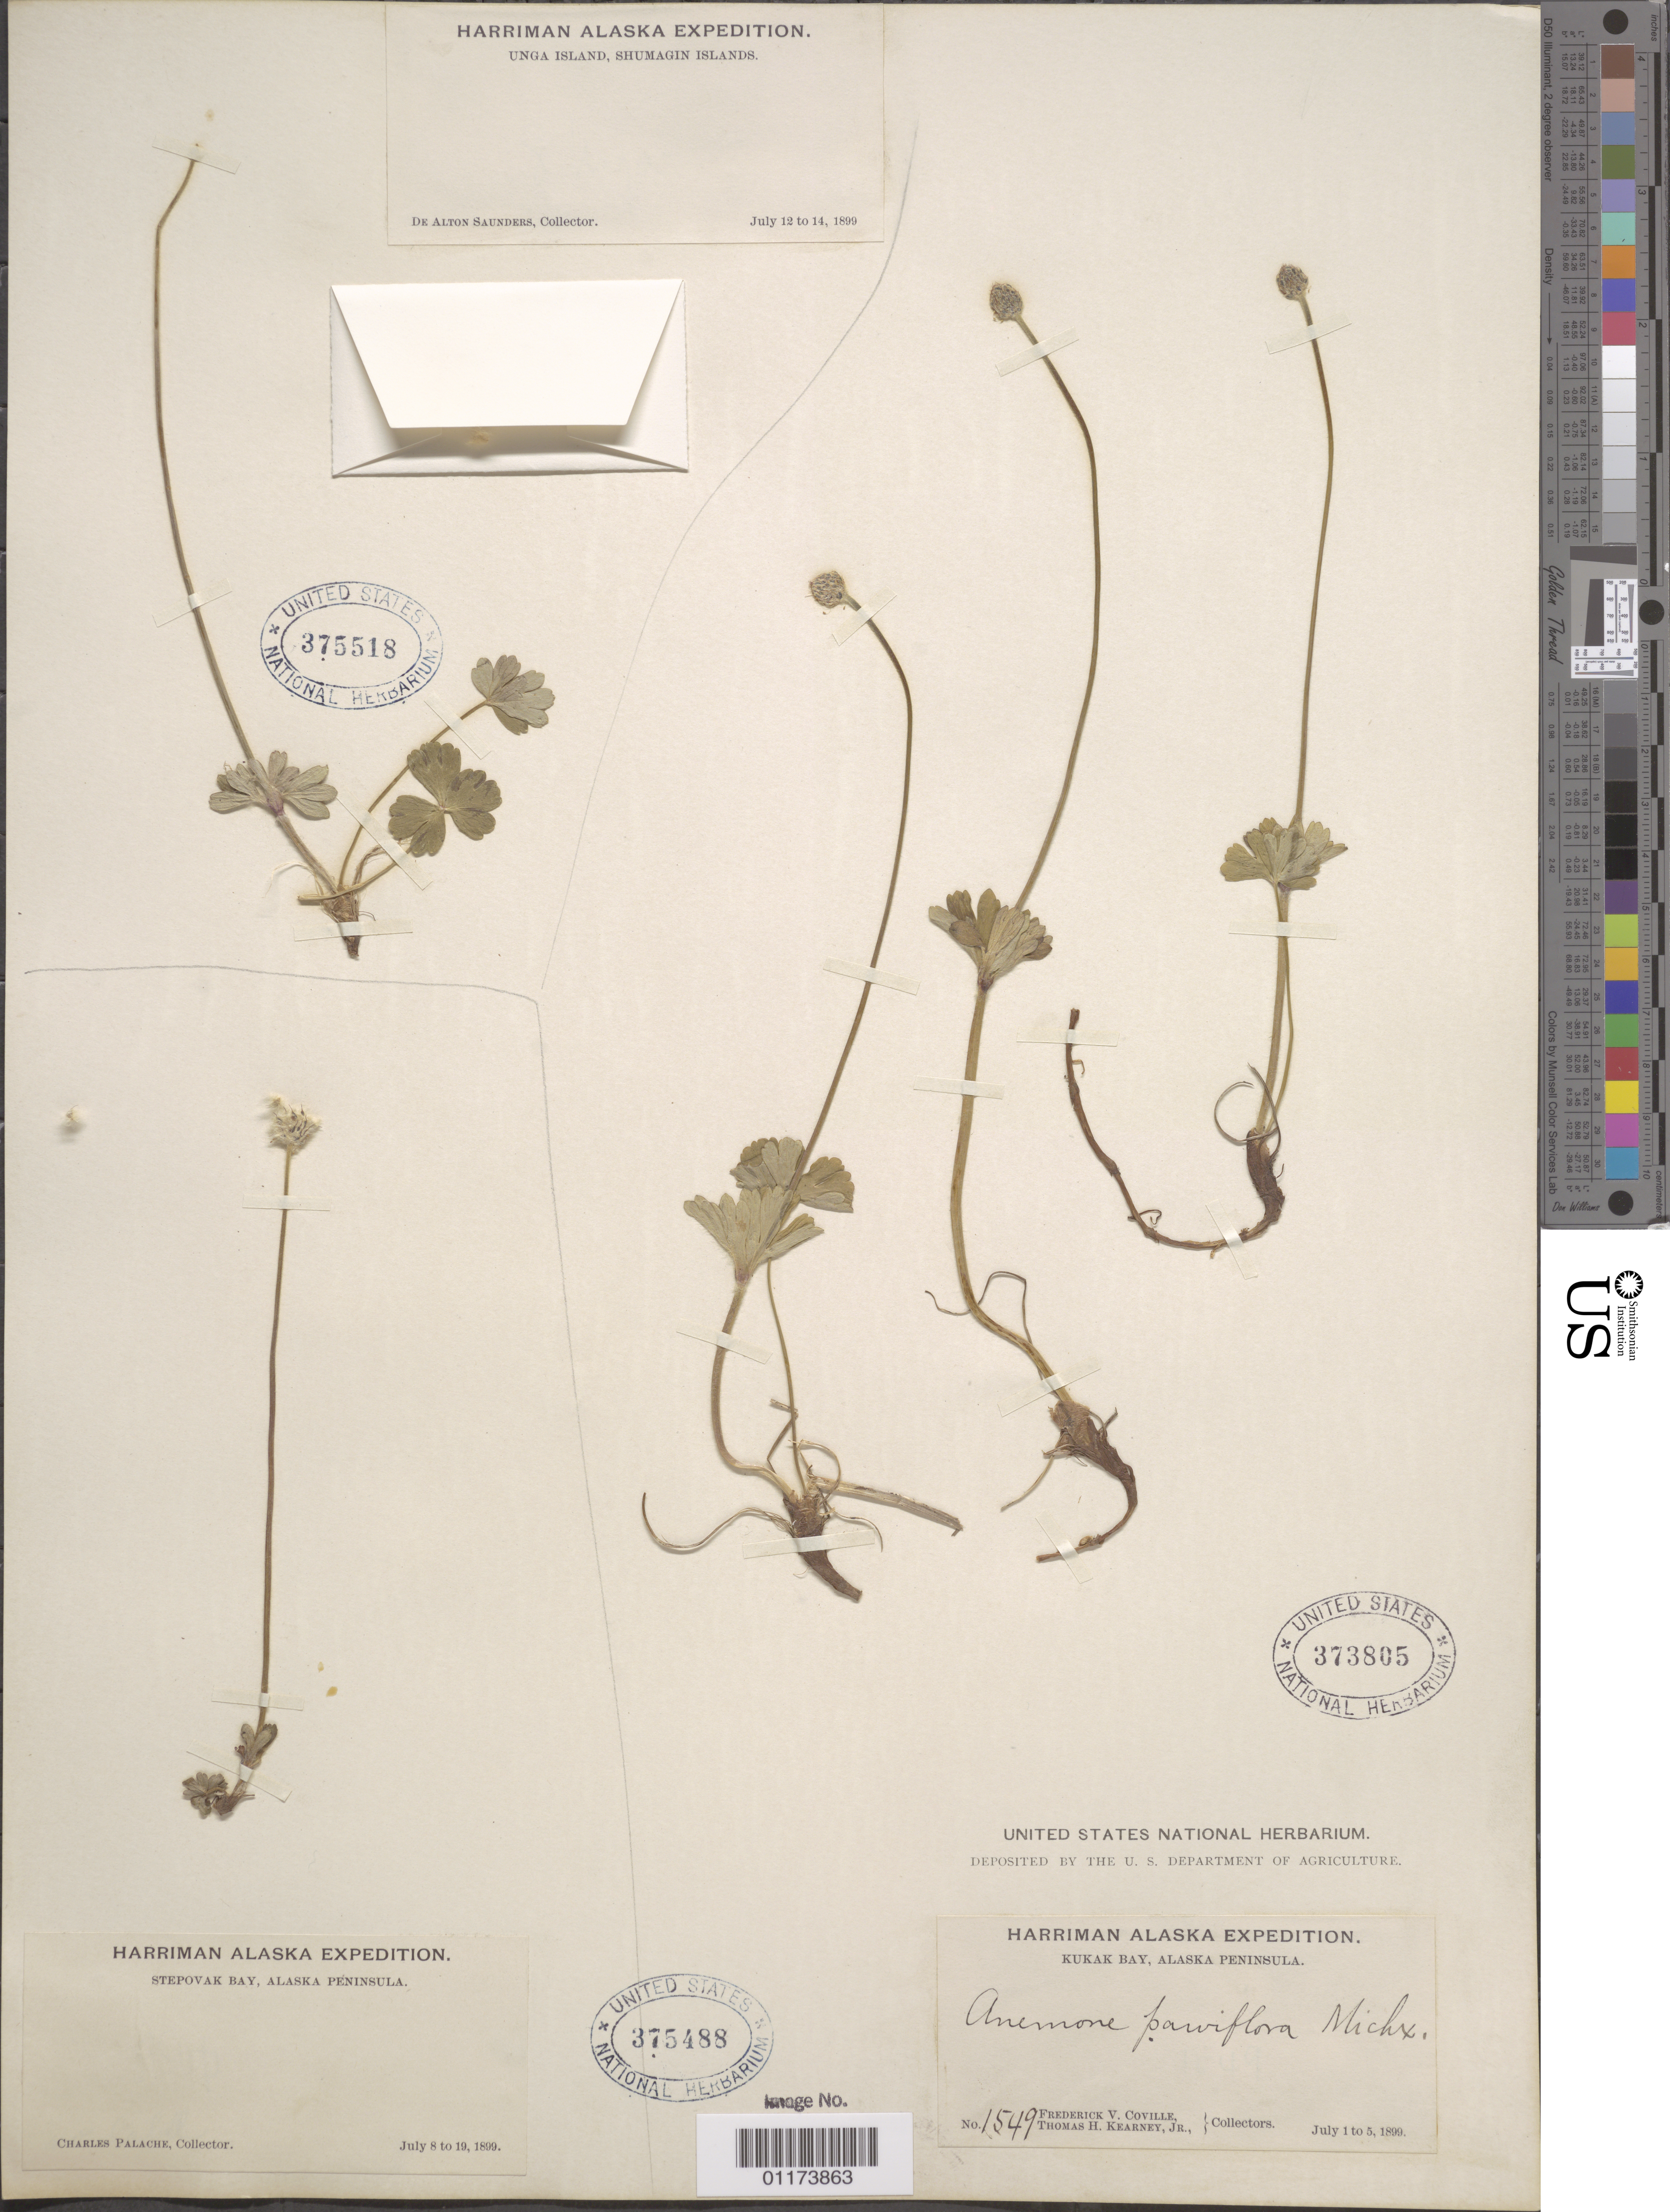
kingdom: Plantae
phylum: Tracheophyta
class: Magnoliopsida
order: Ranunculales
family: Ranunculaceae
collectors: C. Palache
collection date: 1899-07-08/1899-07-19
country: United States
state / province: Alaska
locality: Stepovak Bay, Alaska Peninsula.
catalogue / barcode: US 375488-2